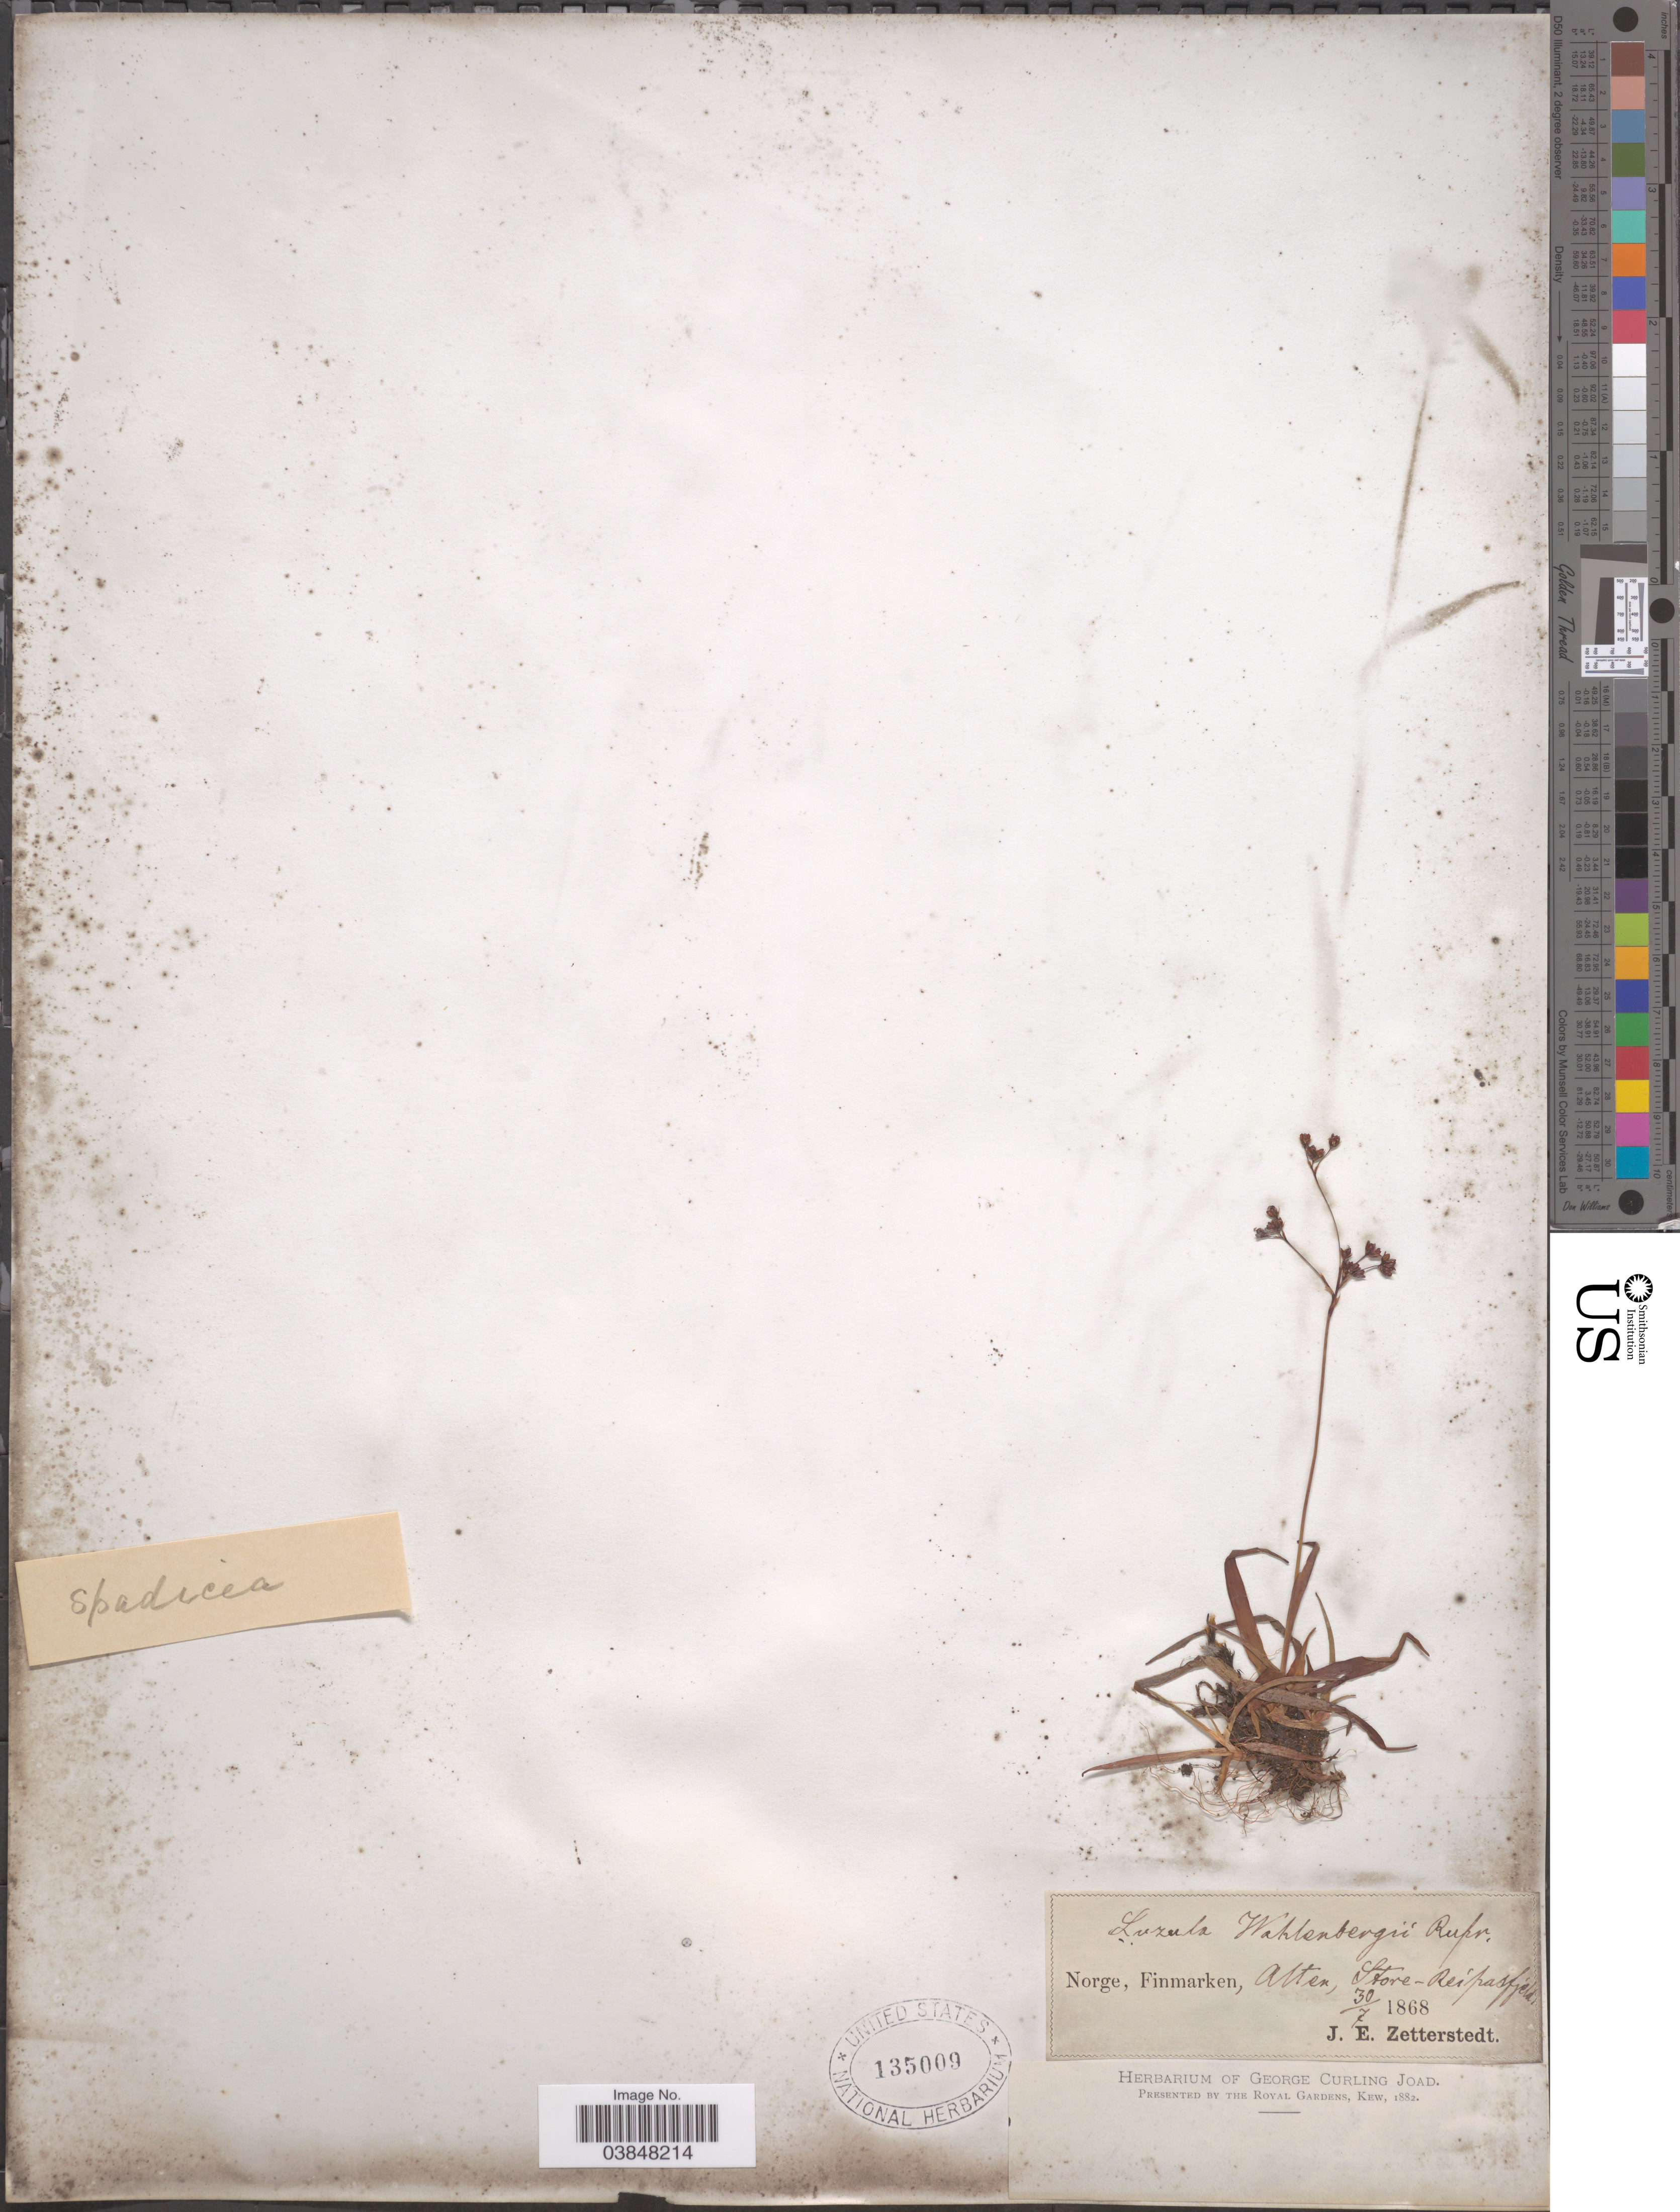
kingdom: Plantae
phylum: Tracheophyta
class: Liliopsida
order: Poales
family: Juncaceae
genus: Luzula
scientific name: Luzula spadicea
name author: DC.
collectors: J.E. Zetterstedt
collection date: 1868-07-30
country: Norway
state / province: Finnmark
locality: Norge, Finmarken, Alten, Store-Reipasfjeld.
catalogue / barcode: US 135009